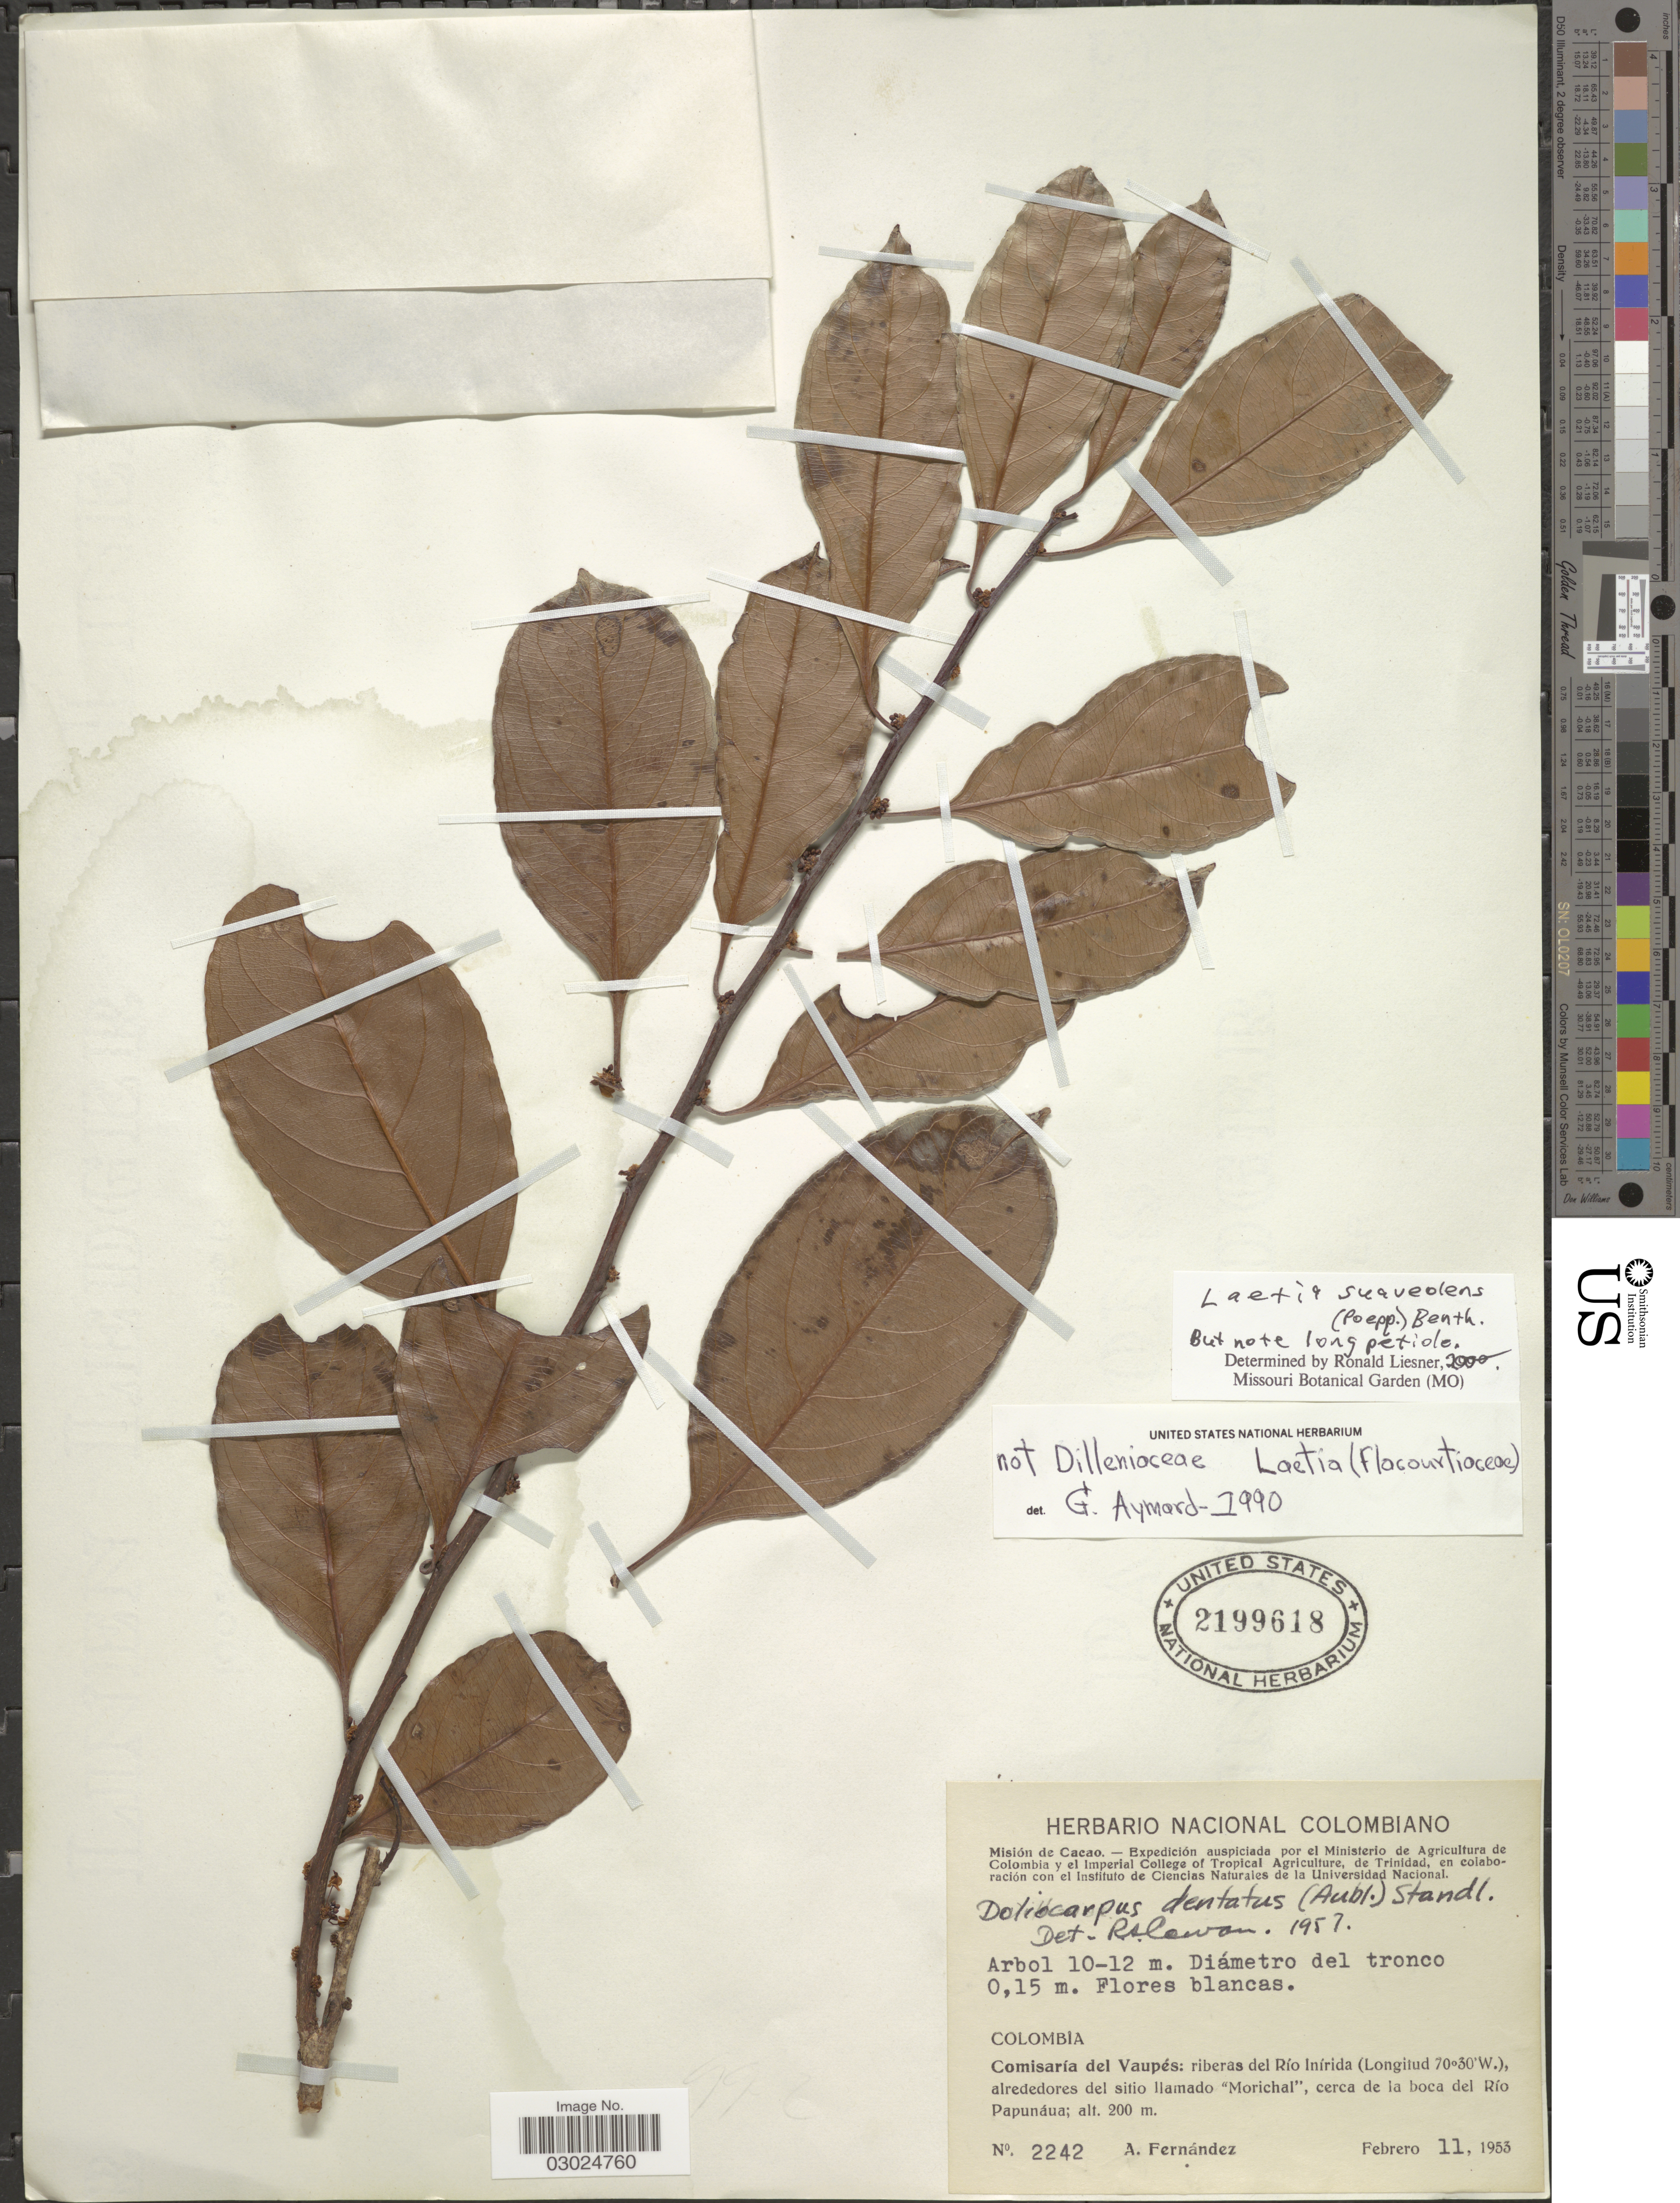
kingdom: Plantae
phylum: Tracheophyta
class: Magnoliopsida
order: Malpighiales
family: Salicaceae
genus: Laetia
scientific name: Laetia suaveolens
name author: (Poepp.) Benth.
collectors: A. Fernandez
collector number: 2242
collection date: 1953-02-11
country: Colombia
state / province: Vaupés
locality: Comisaría del Vaupés: riberas del Río Inírida, alrededores del sitio llamado "Morichal", cerca de la boca del Rio Papunáua.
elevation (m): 200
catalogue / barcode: US 2199618